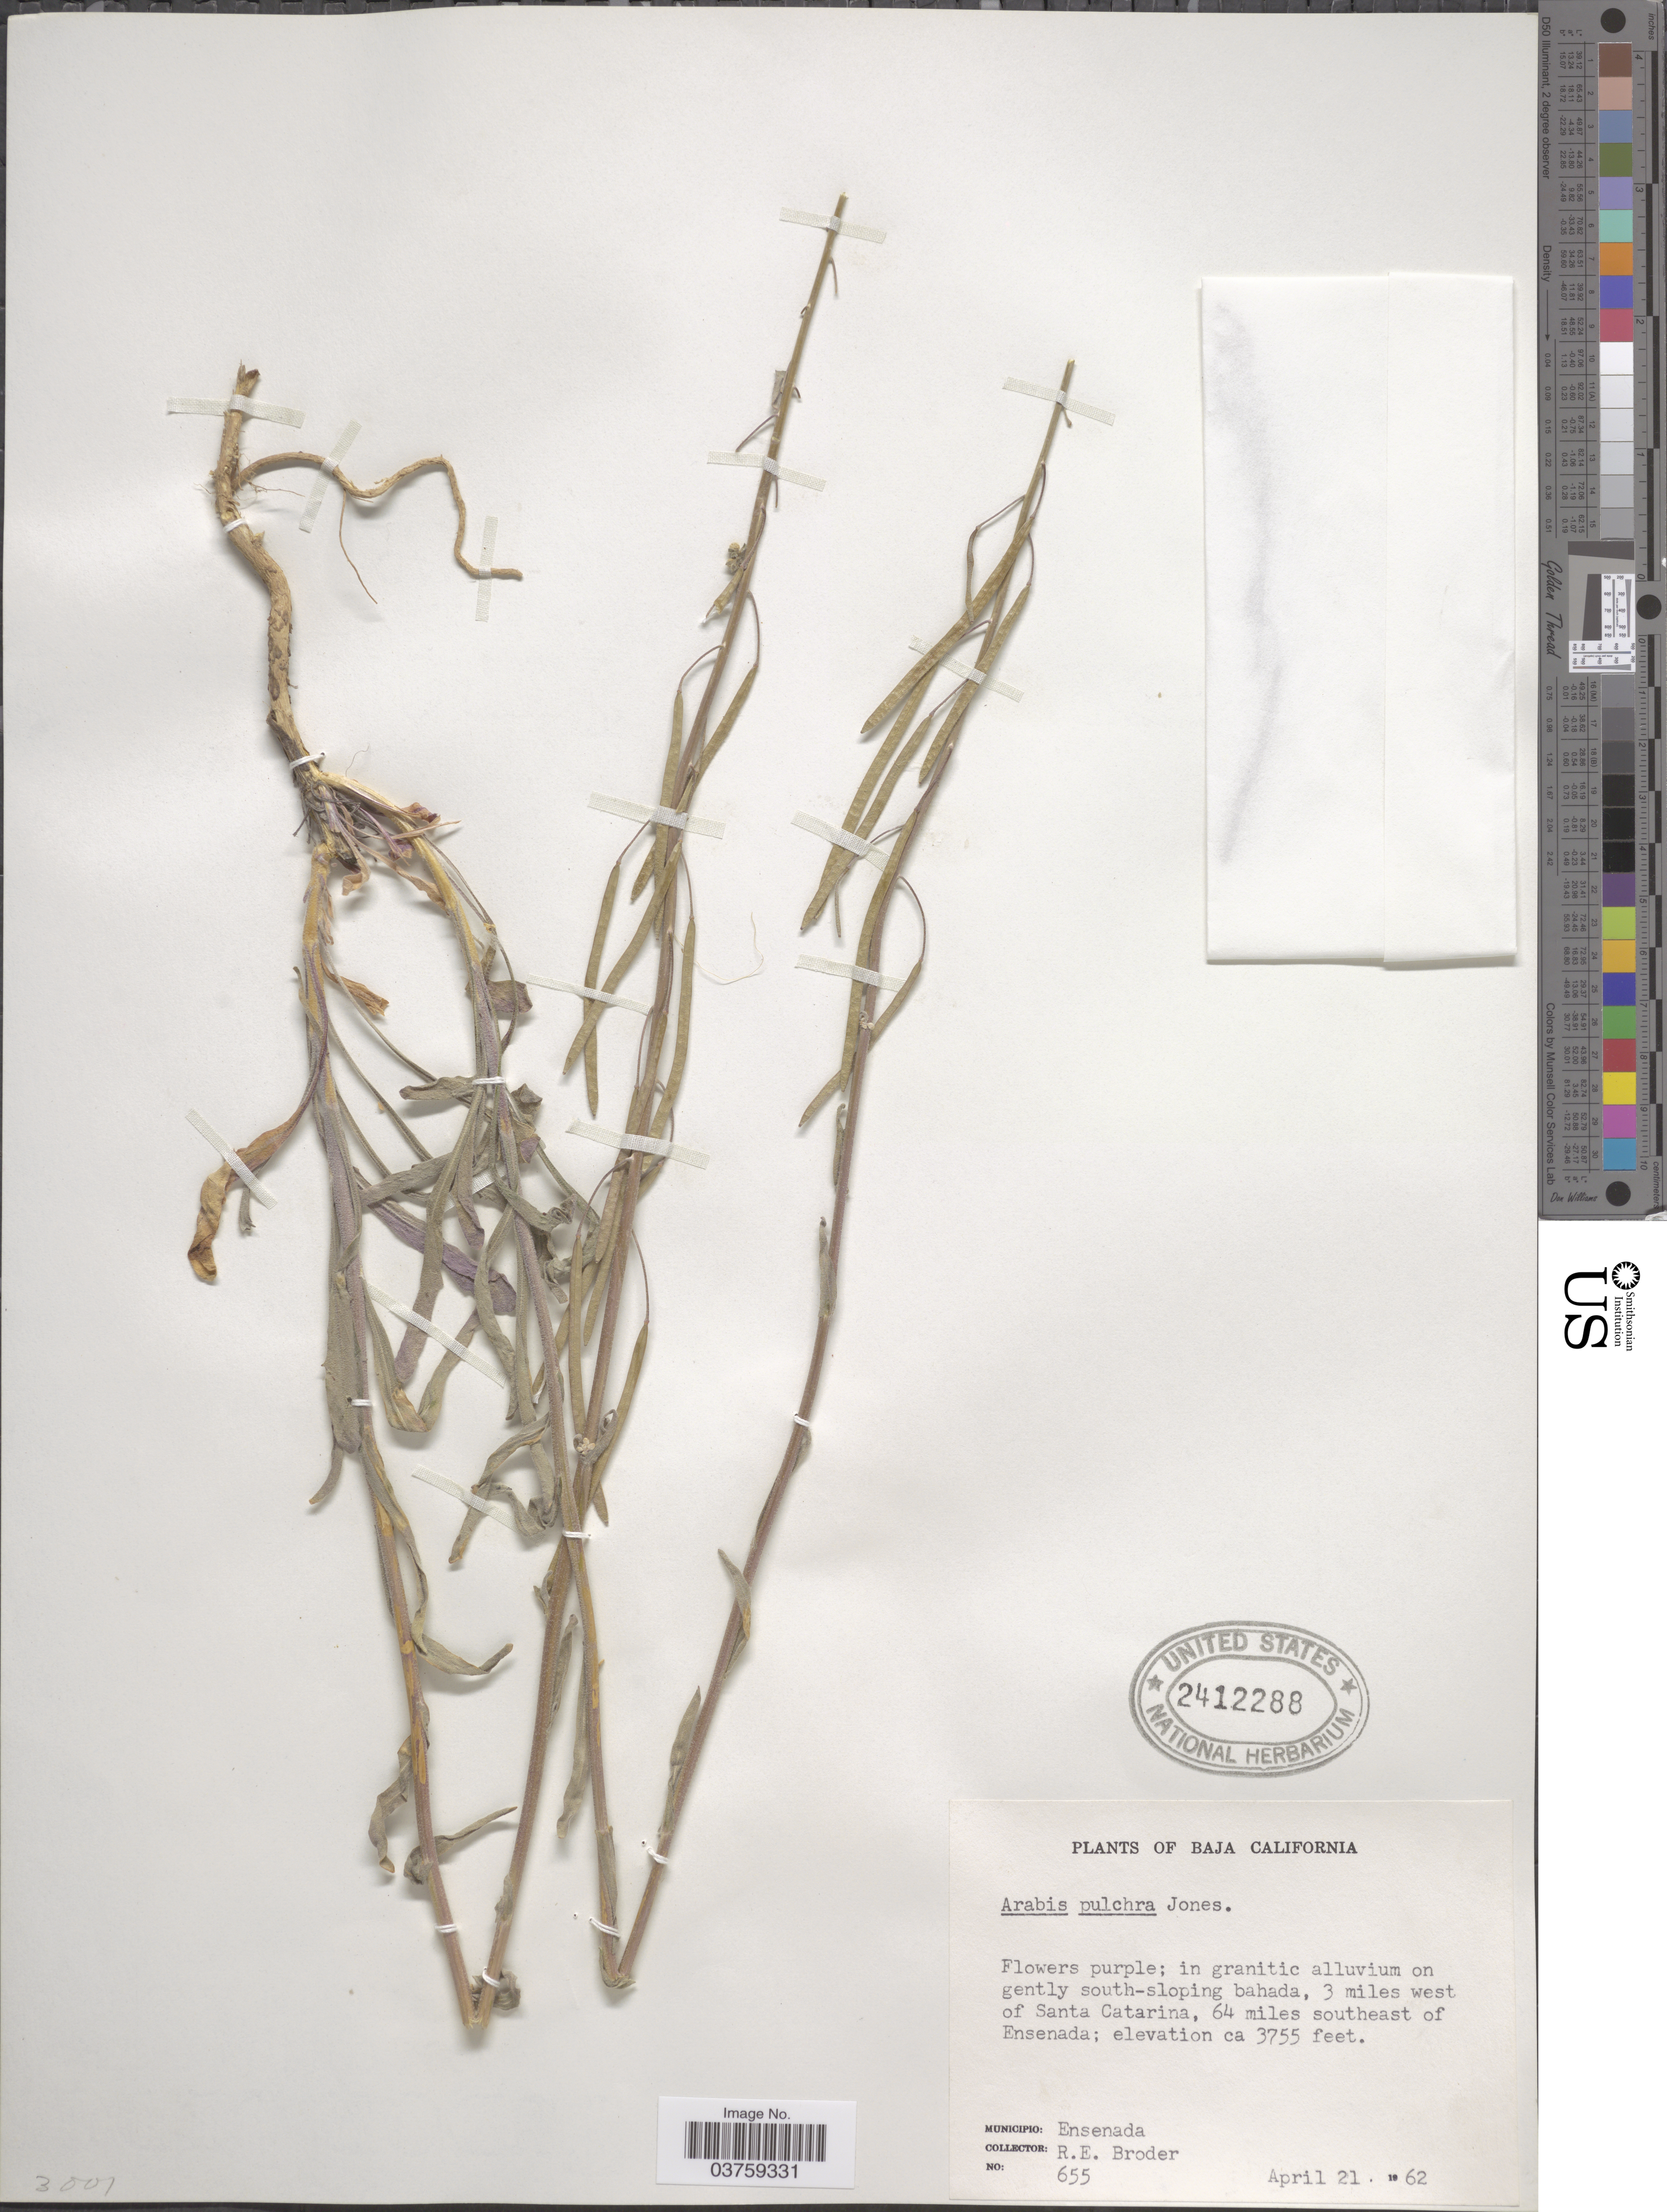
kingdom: Plantae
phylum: Tracheophyta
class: Magnoliopsida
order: Brassicales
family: Brassicaceae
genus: Arabis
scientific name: Arabis pulchra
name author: M.E. Jones ex S. Watson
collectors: R. Border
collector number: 655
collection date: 1962-04-21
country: Mexico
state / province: Baja California Norte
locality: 3 miles west of Santa Catarina, 64 miles southeast of Ensenada. Municipio: Ensenada.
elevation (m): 1145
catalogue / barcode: US 2412288